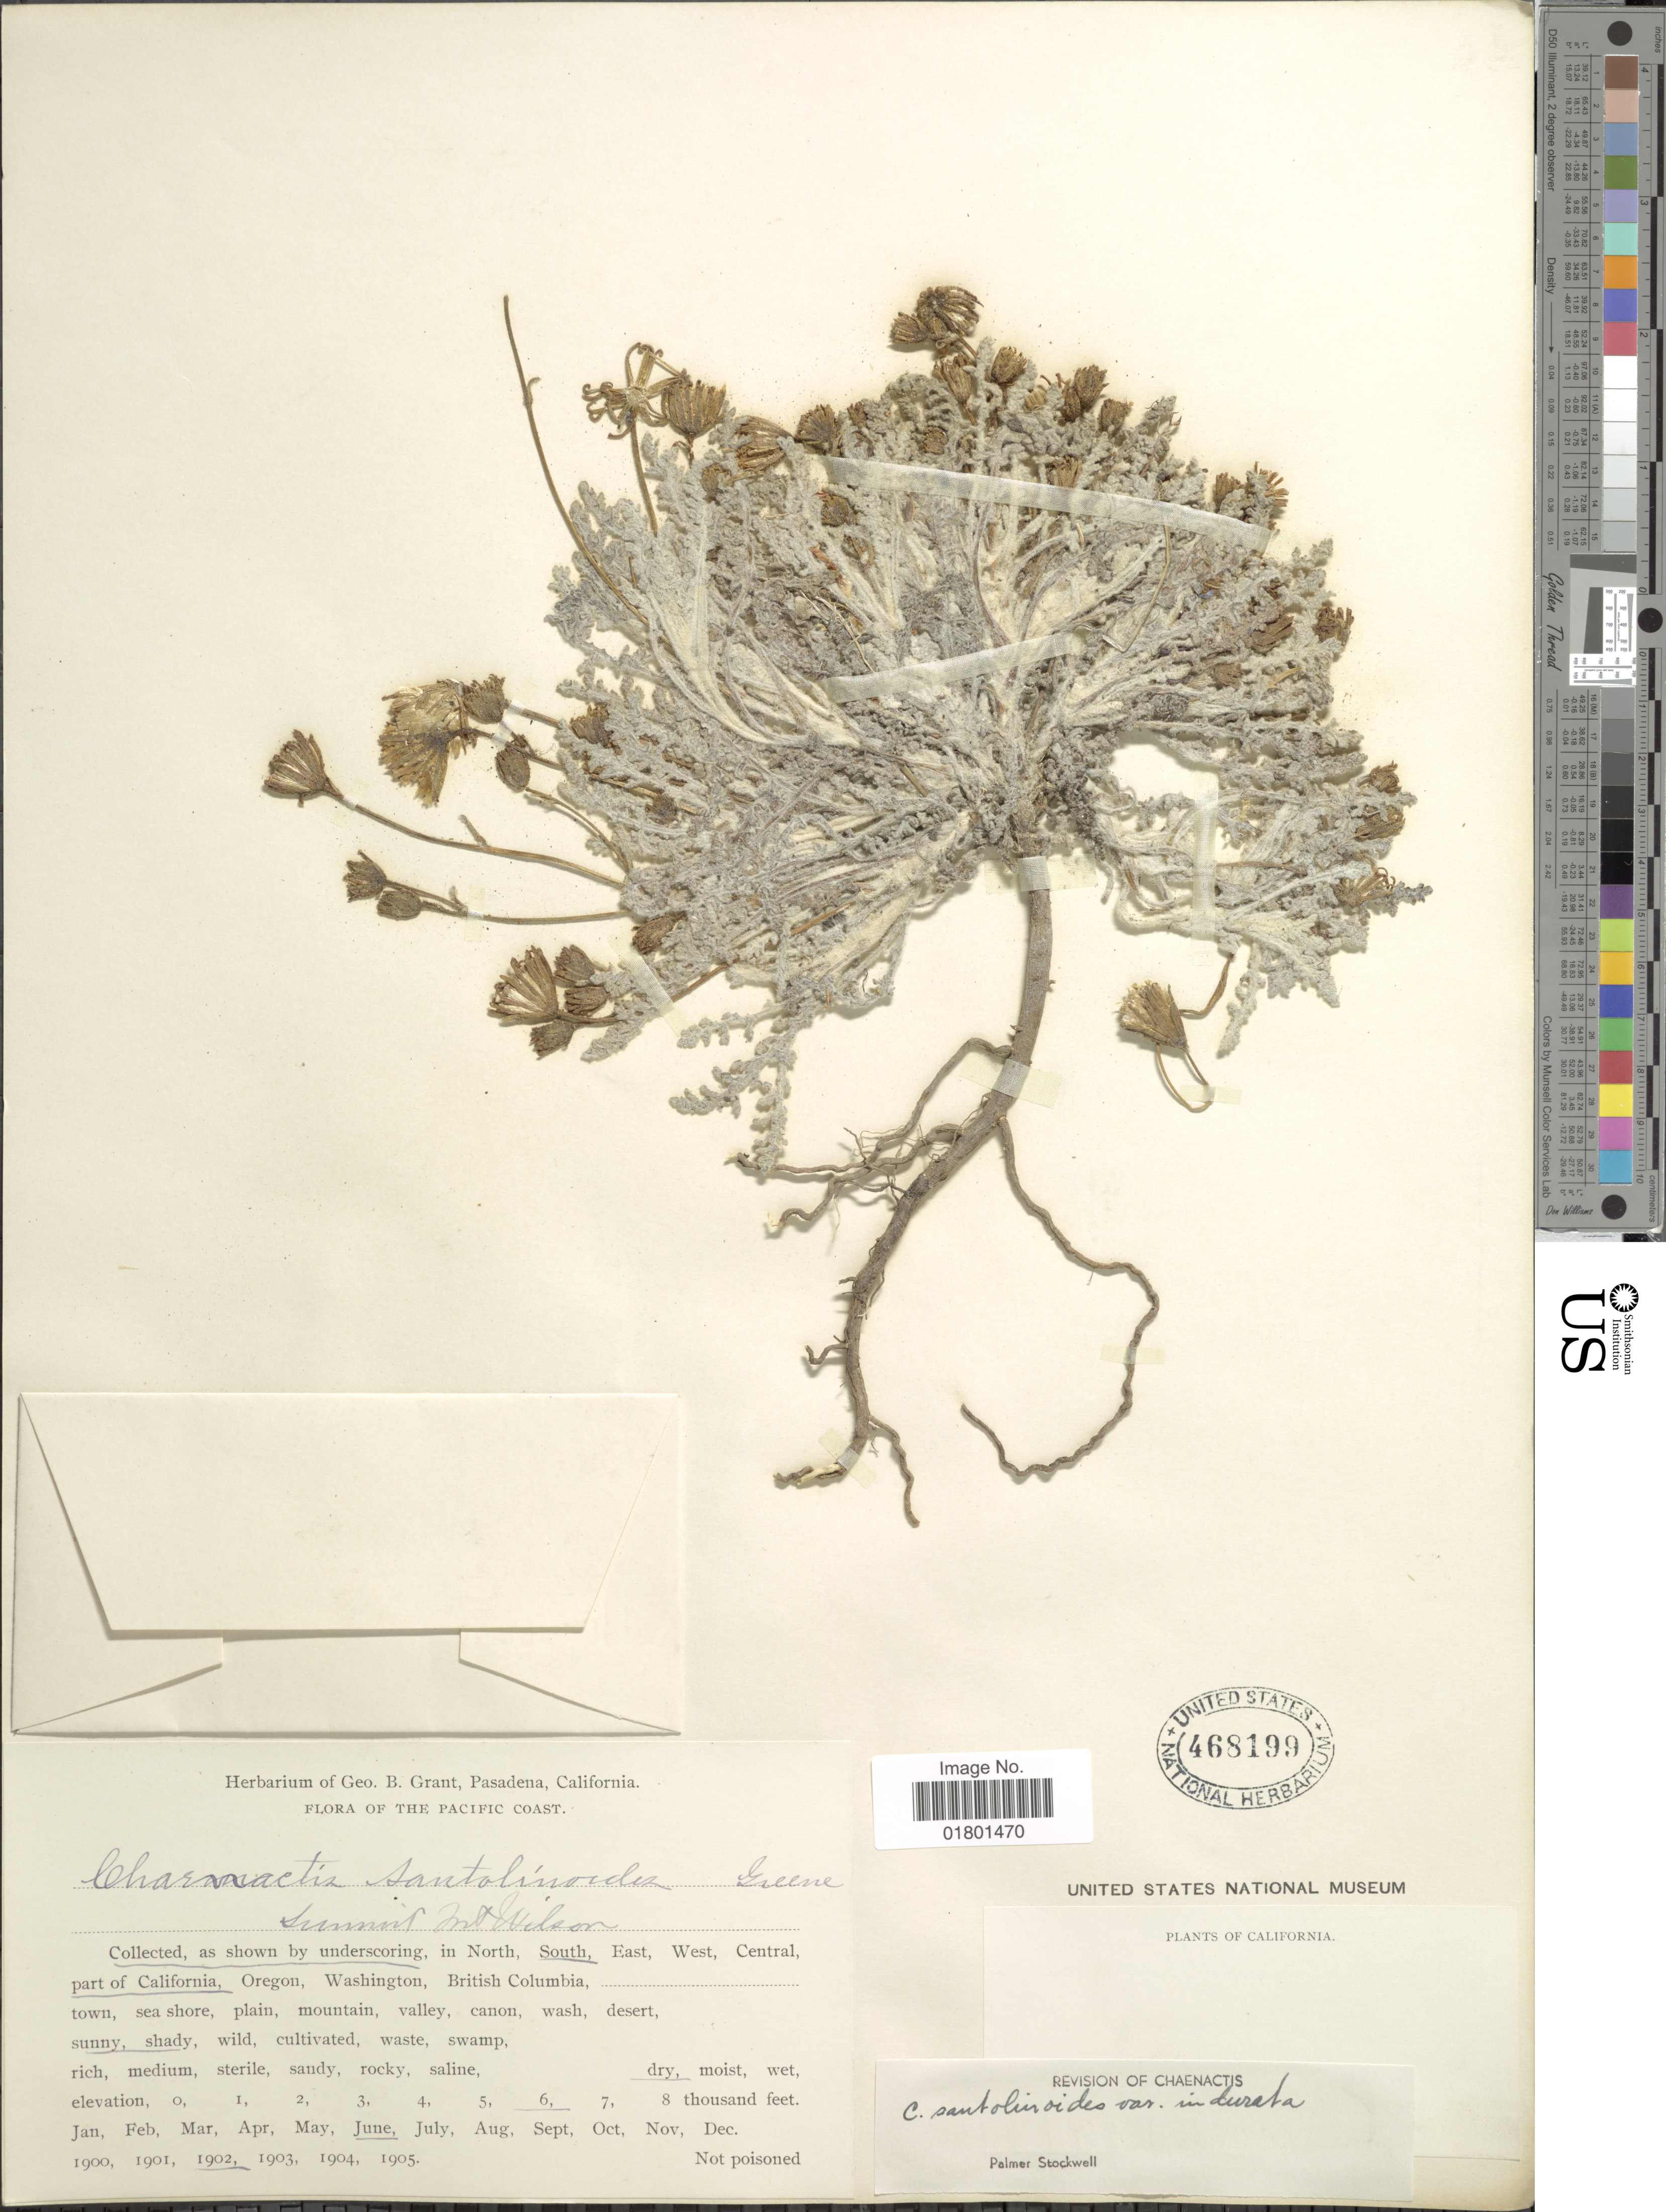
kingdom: Plantae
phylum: Tracheophyta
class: Magnoliopsida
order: Asterales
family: Asteraceae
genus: Chaenactis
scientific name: Chaenactis santolinoides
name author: Greene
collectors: ex herb. G. B. Grant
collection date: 1902-06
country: United States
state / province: California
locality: South, part of California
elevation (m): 1829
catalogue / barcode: US 468199